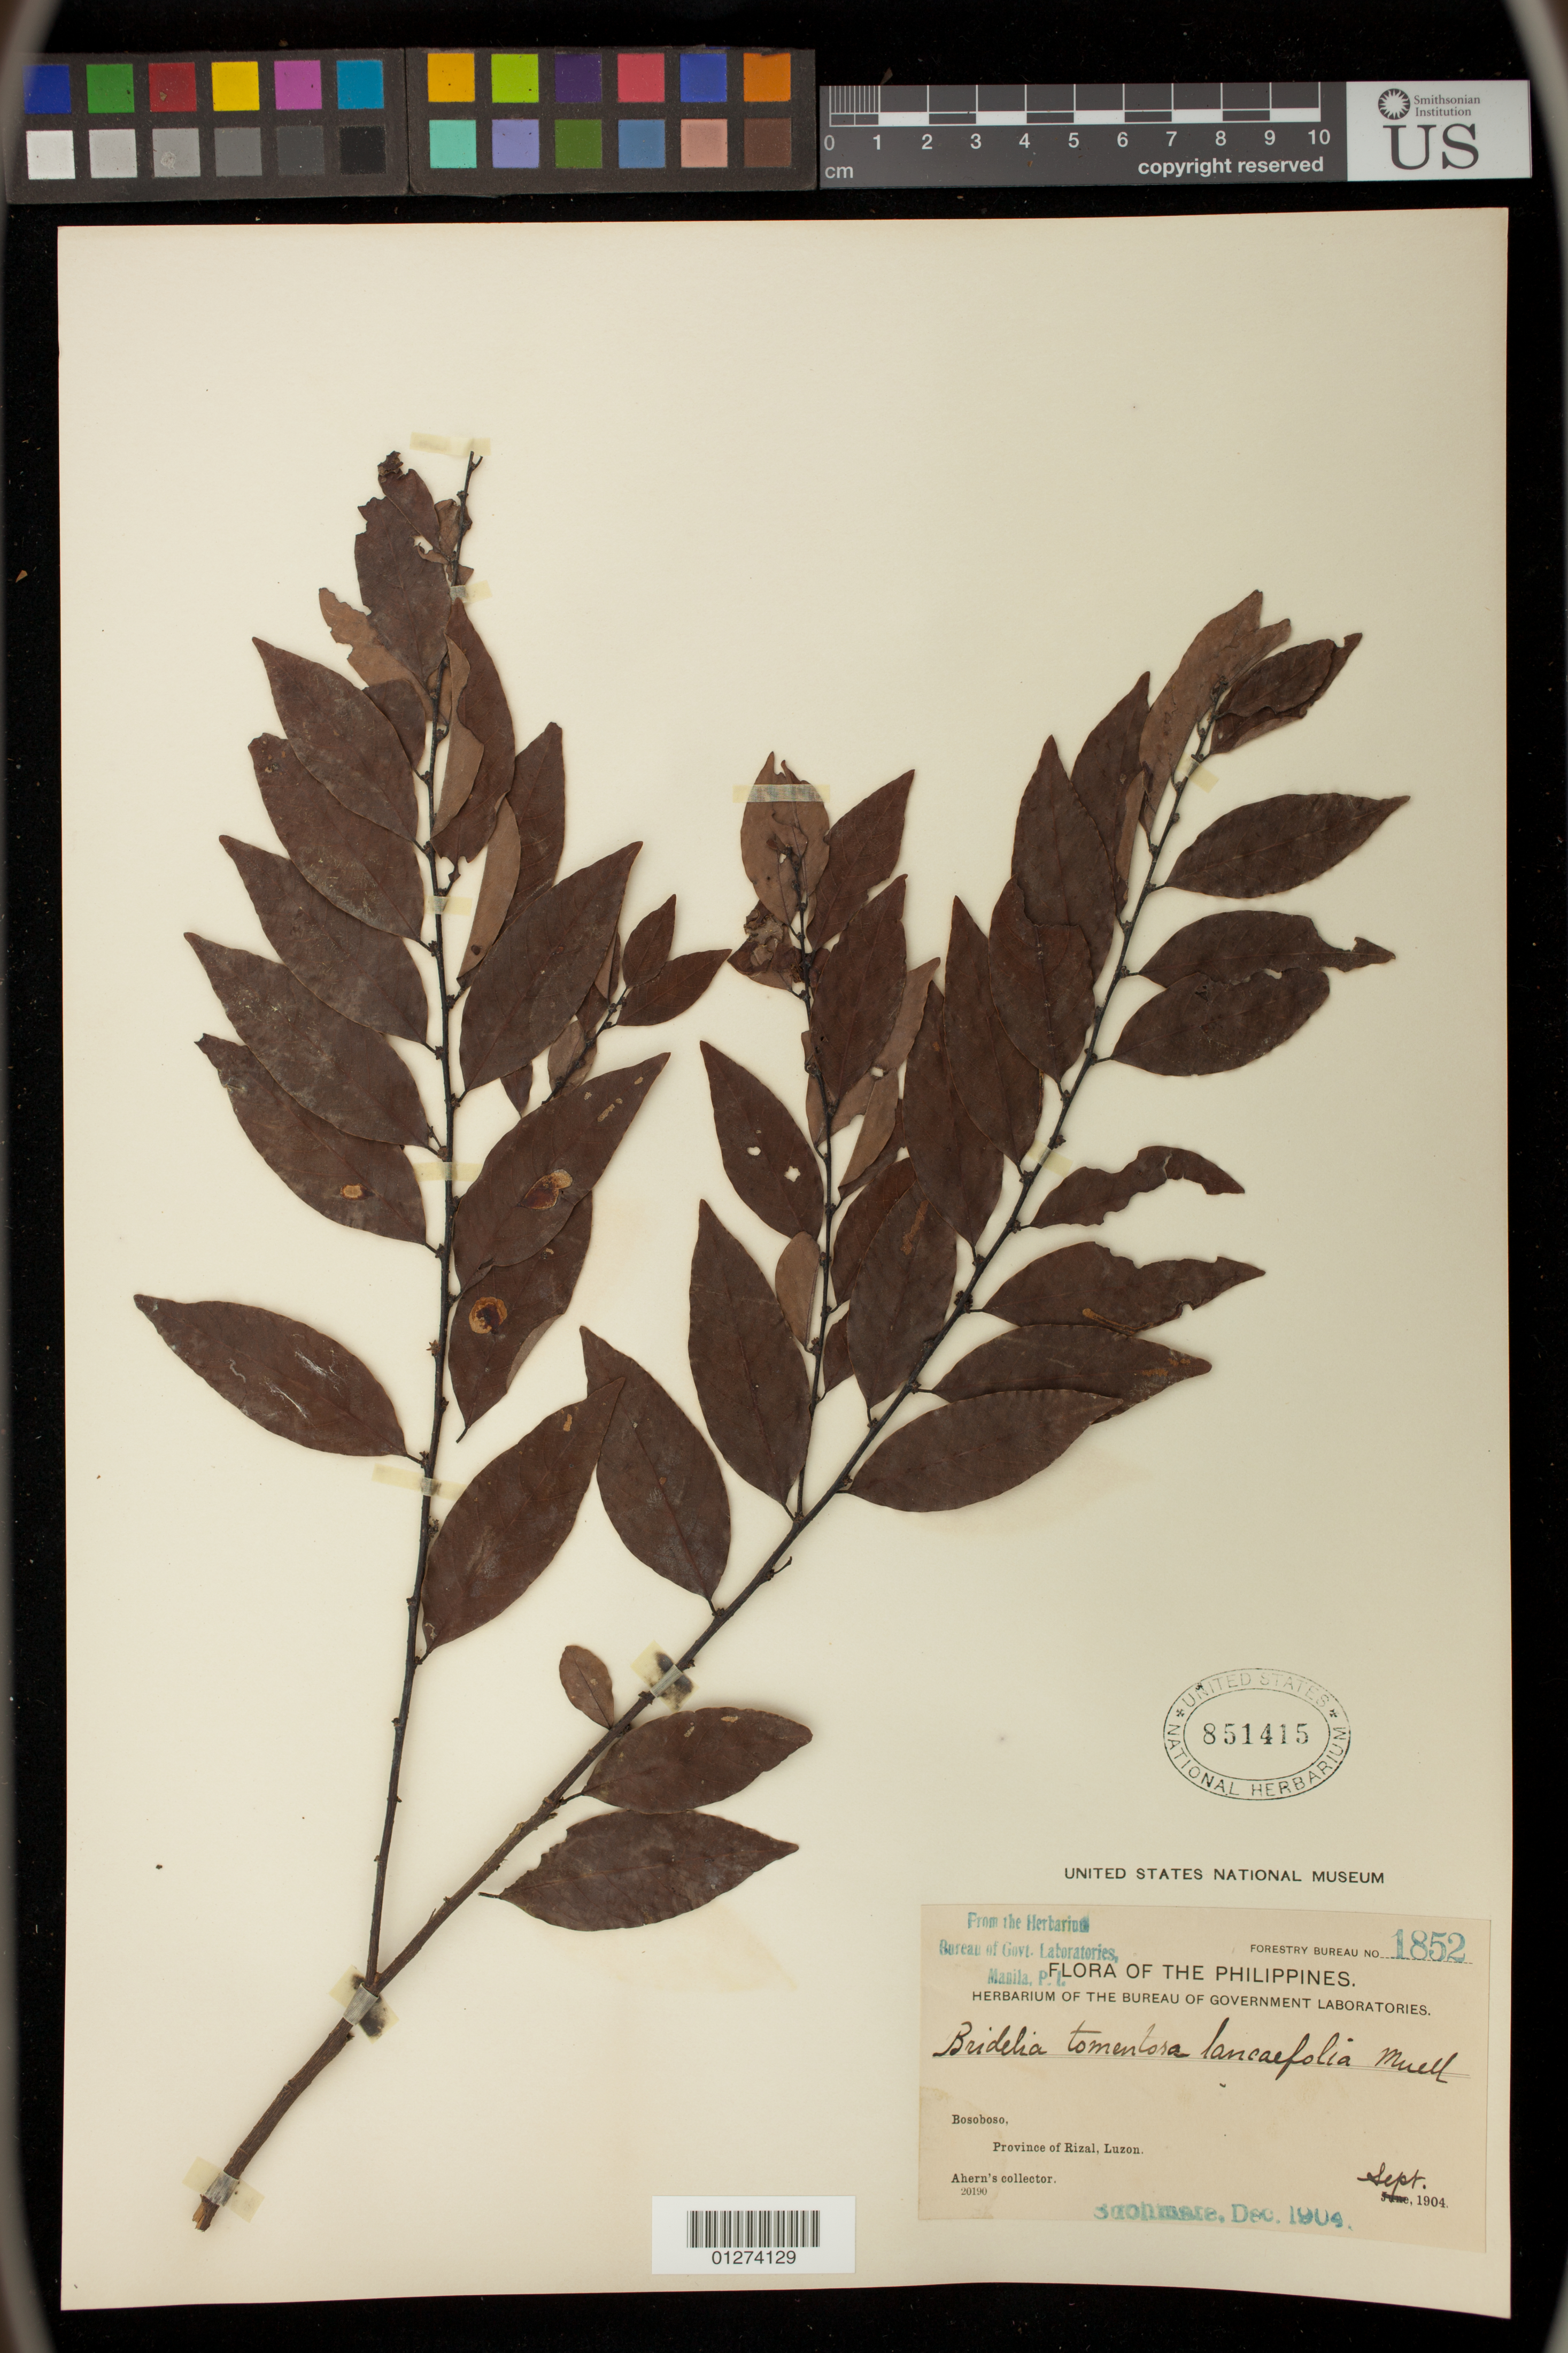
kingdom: Plantae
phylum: Tracheophyta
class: Magnoliopsida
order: Malpighiales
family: Phyllanthaceae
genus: Bridelia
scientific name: Bridelia tomentosa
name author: Blume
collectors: Ahern's collector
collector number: For. Bur. 1852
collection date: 1904-09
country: Philippines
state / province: Calabarzon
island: Luzon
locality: Bosoboso, Province of Rizal, Luzon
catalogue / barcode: US 851415